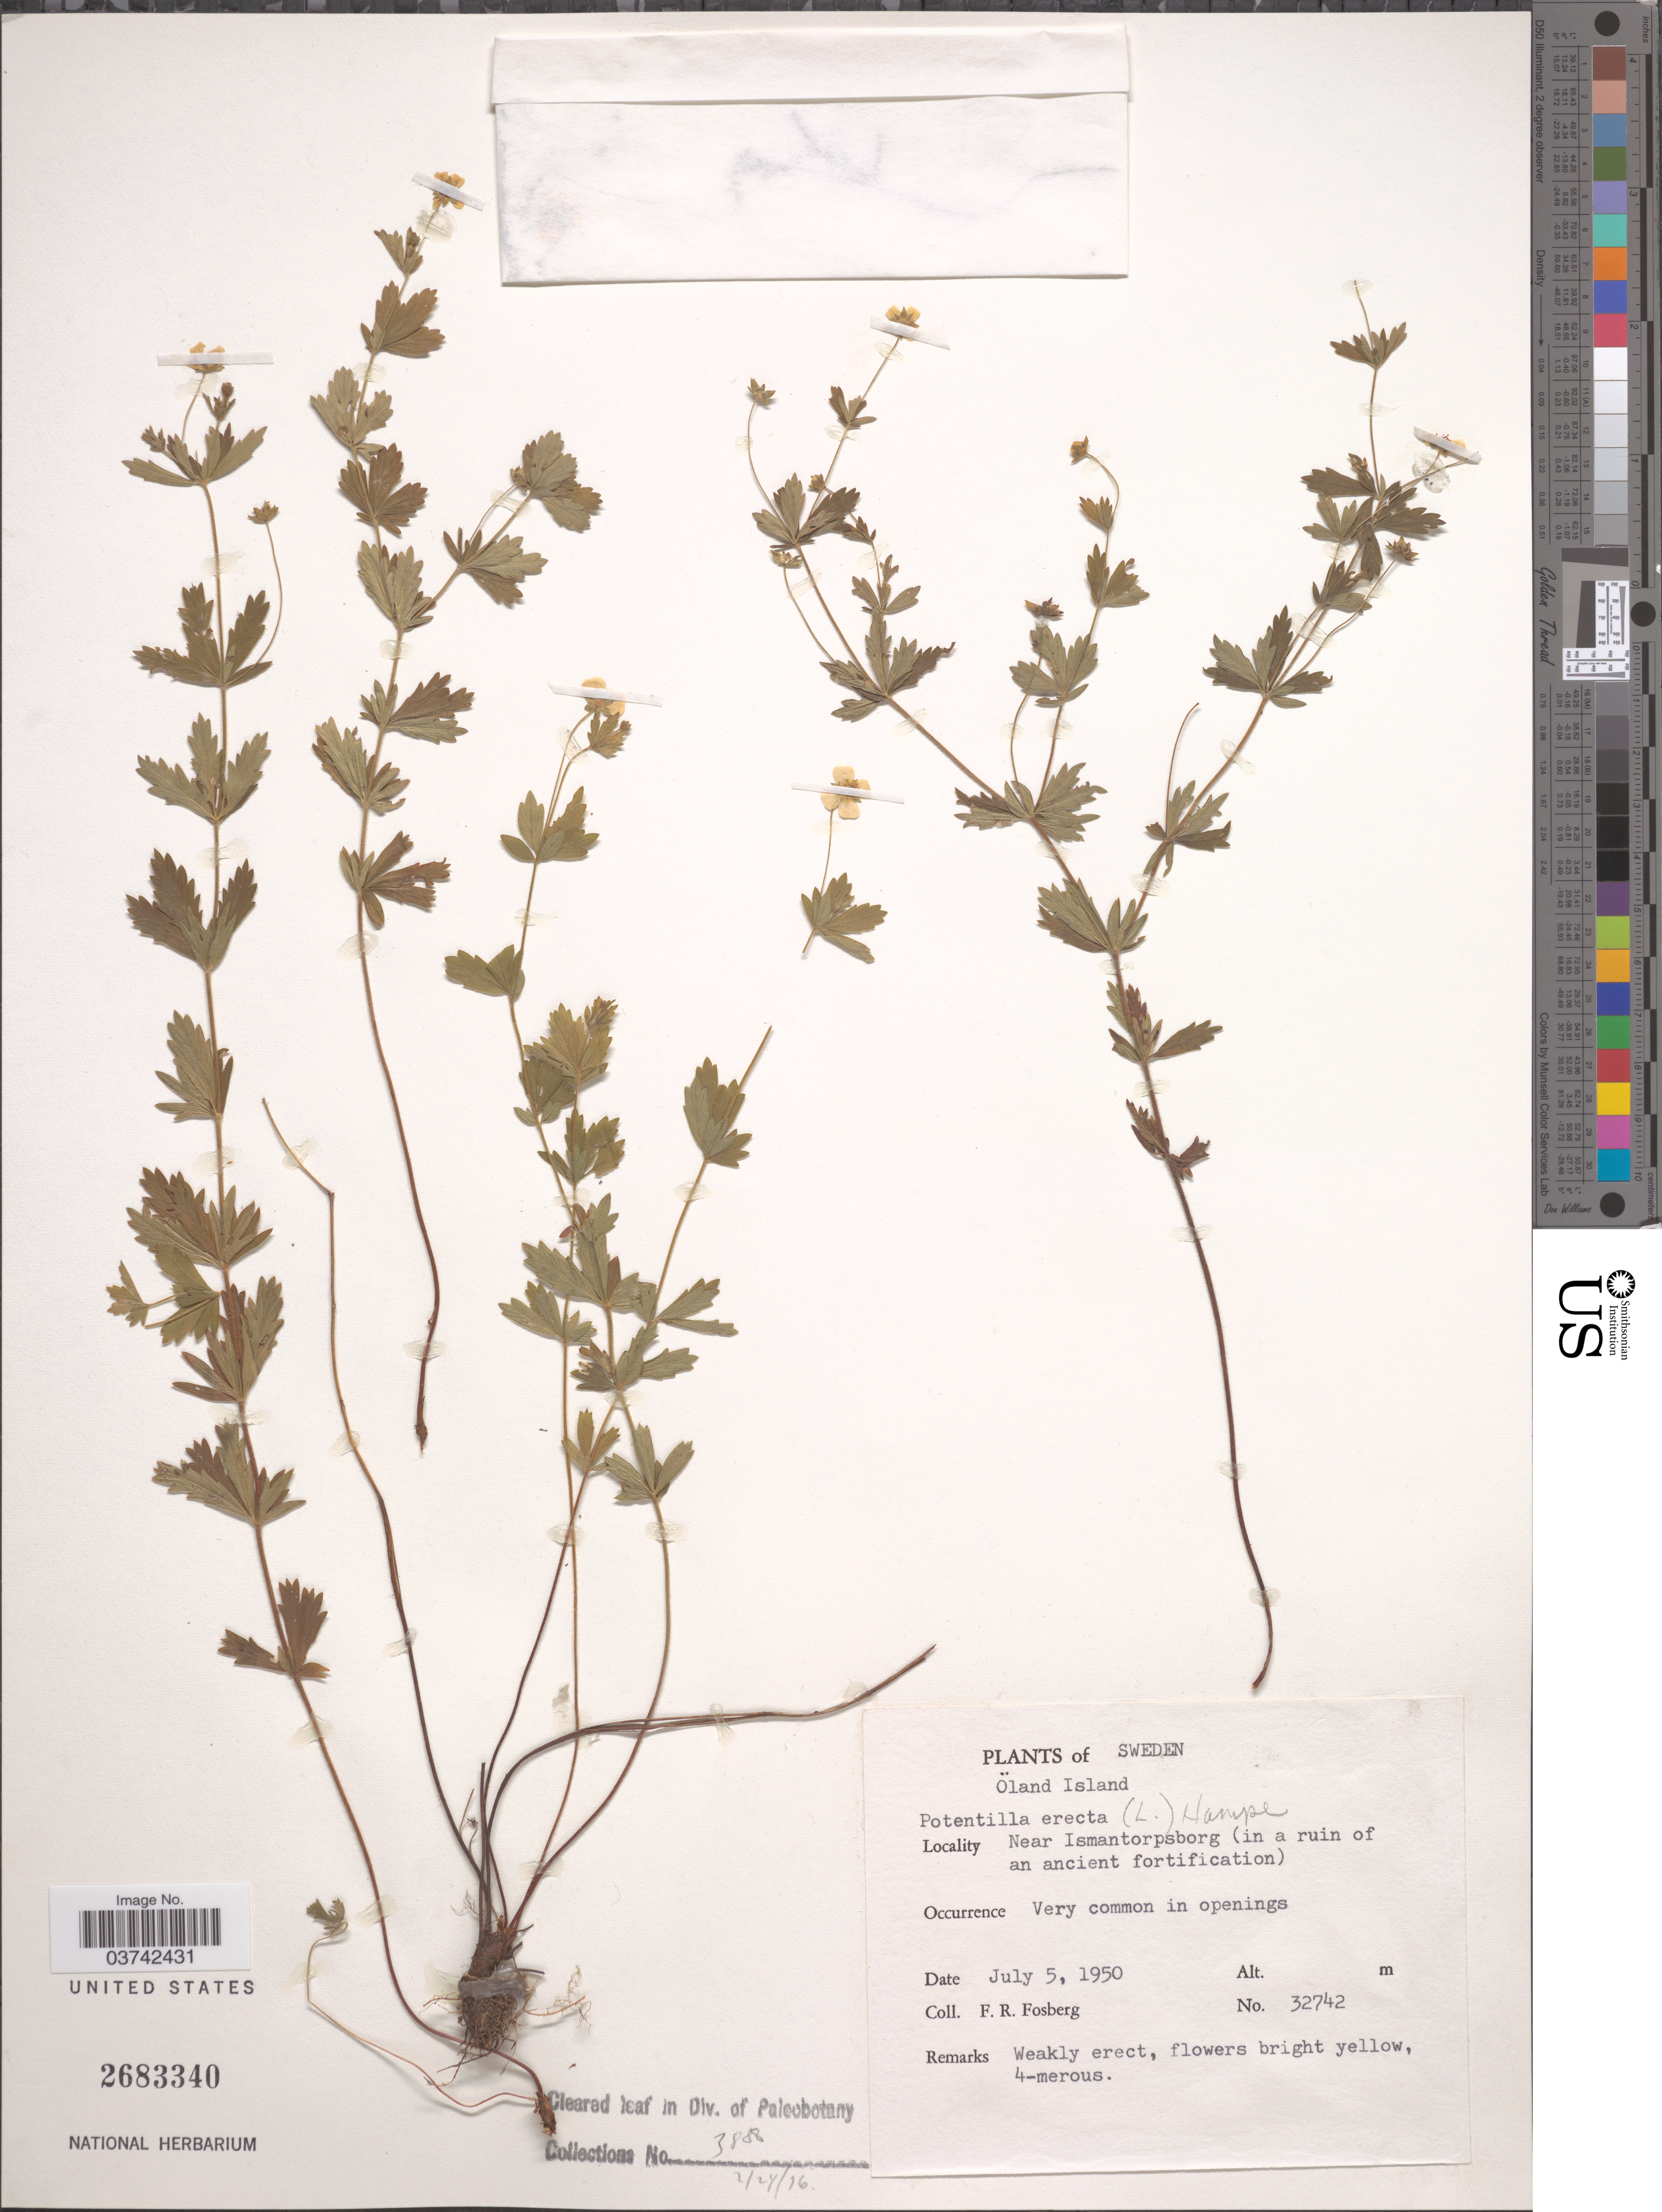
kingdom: Plantae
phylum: Tracheophyta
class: Magnoliopsida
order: Rosales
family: Rosaceae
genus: Potentilla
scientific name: Potentilla erecta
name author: (L.) Raeusch.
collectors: F. R. Fosberg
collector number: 32742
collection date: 1950-07-05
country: Sweden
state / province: Kalmar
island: Oland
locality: Öland Island. Near Ismantorpsborg (in a ruin of an ancient fortification).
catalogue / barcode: US 2683340